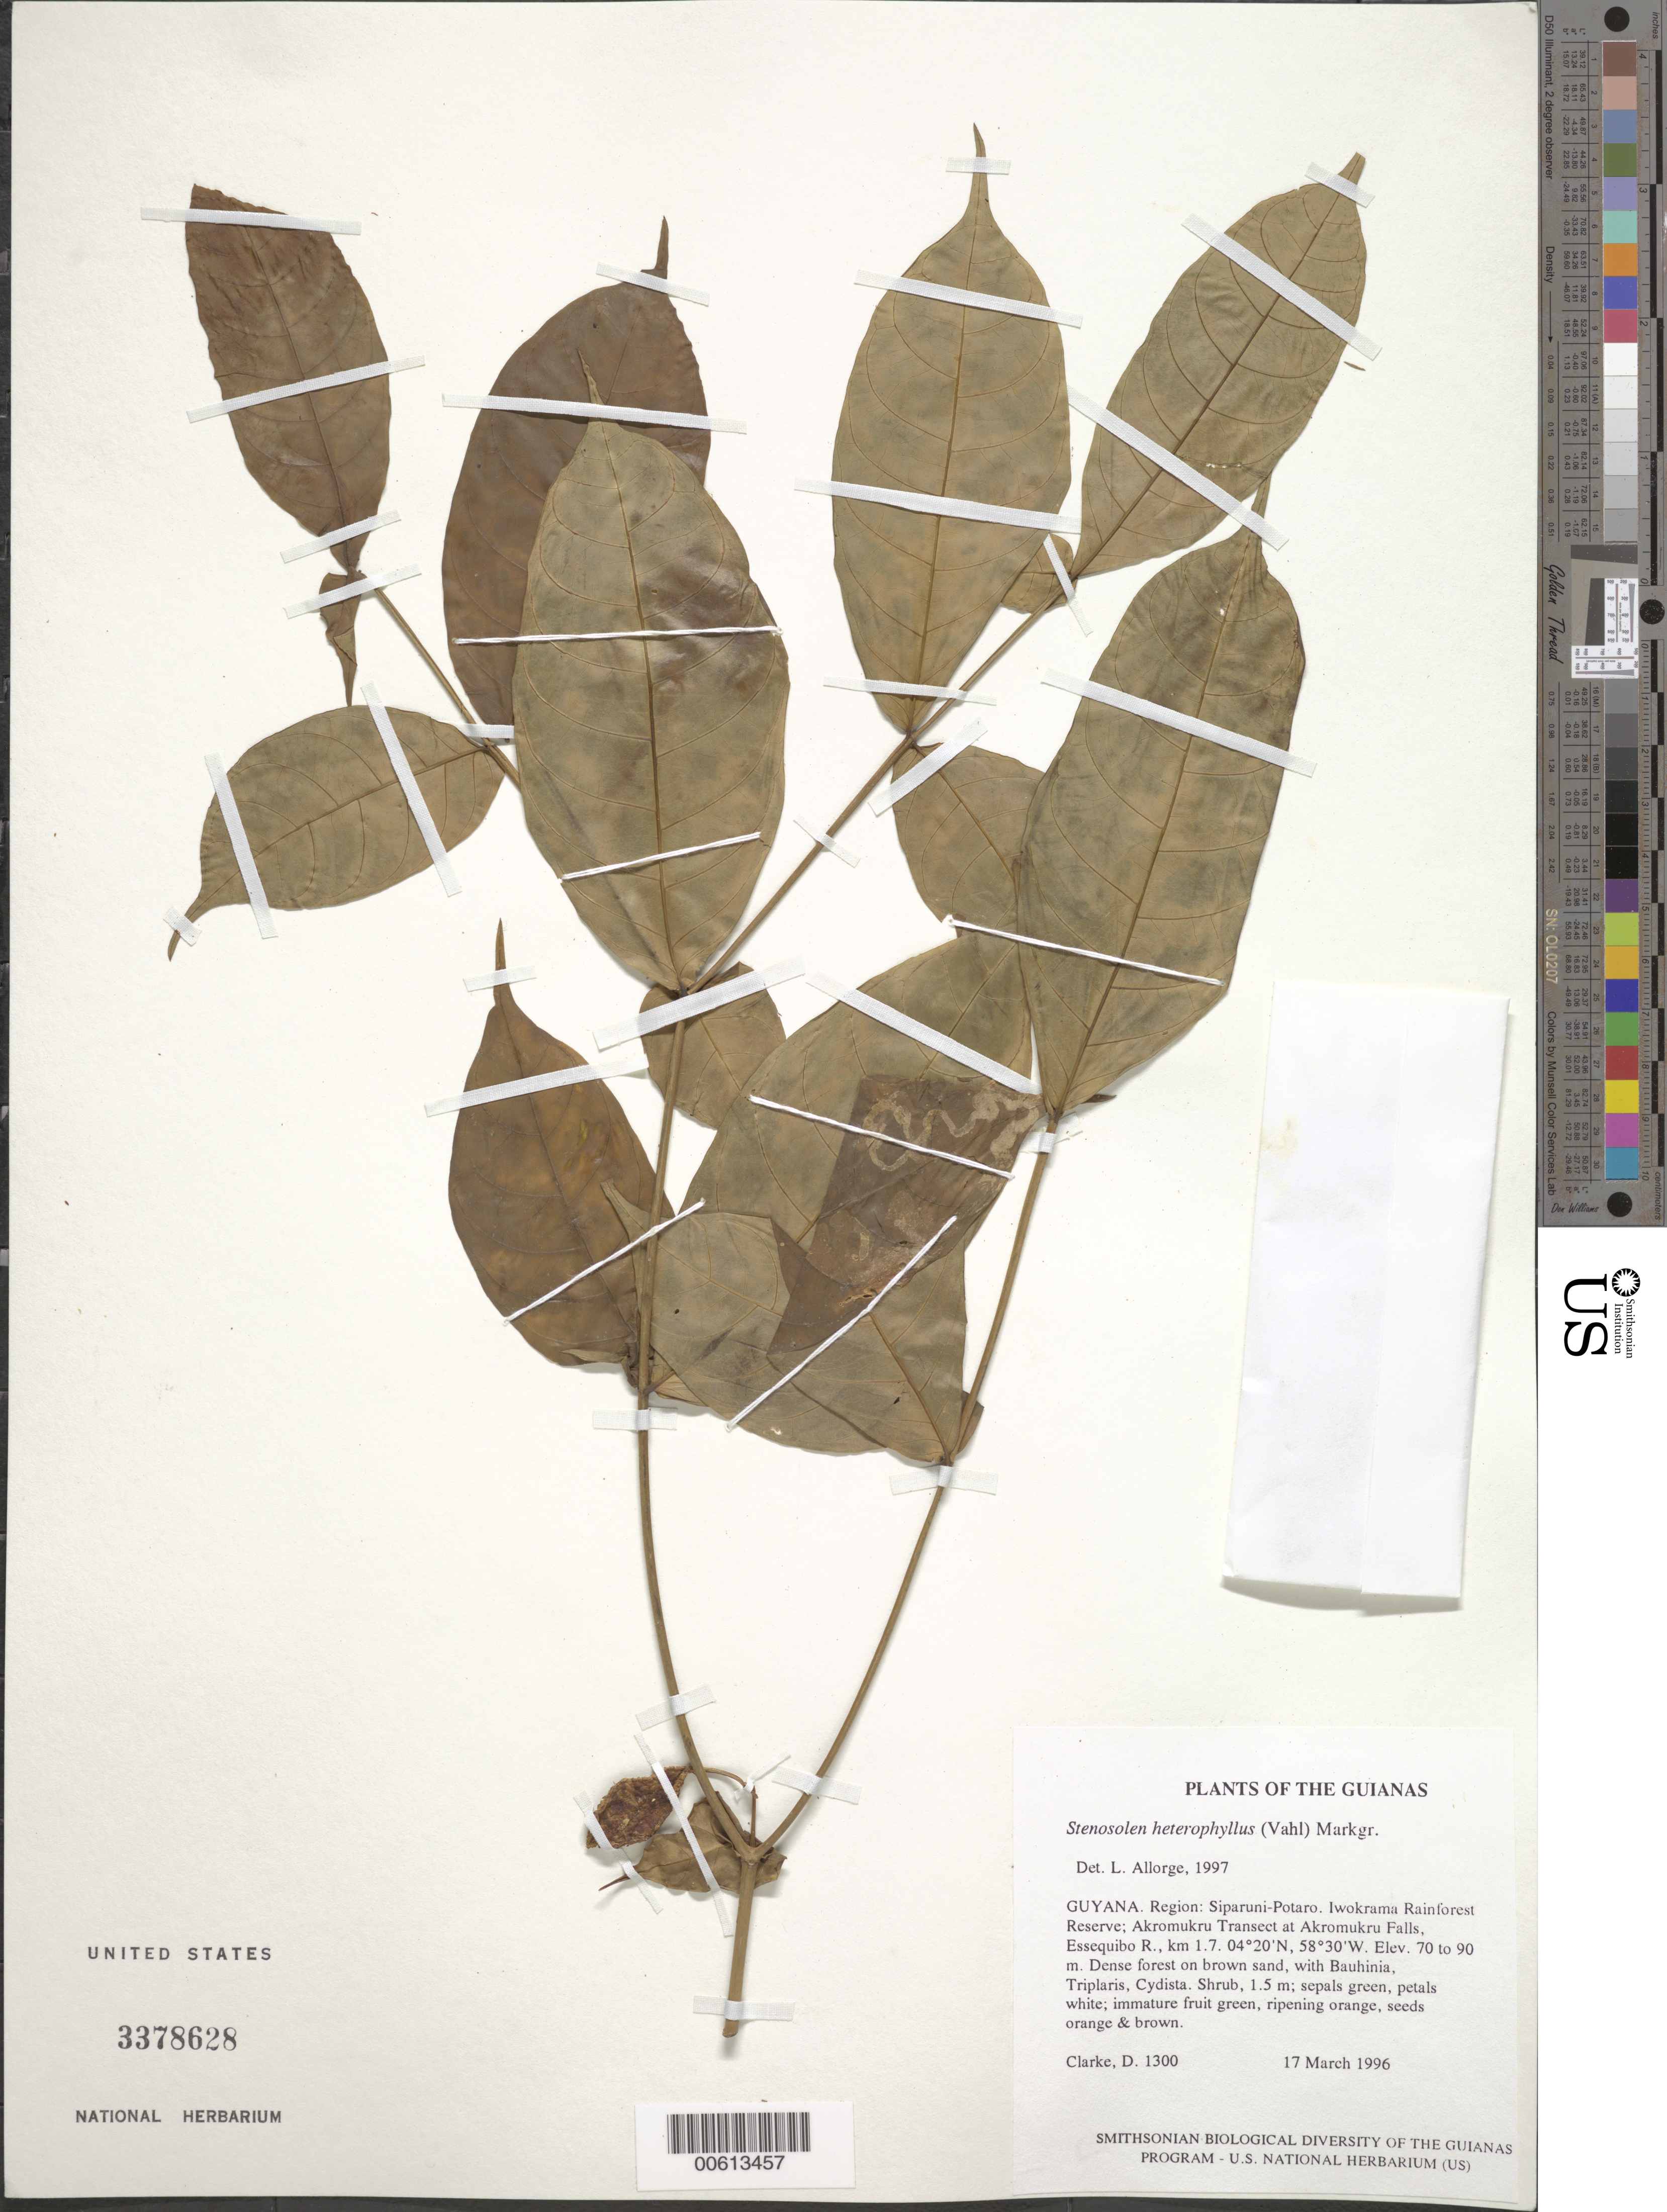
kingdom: Plantae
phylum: Tracheophyta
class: Magnoliopsida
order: Gentianales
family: Apocynaceae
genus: Tabernaemontana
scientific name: Tabernaemontana heterophylla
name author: Vahl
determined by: Allorge, L.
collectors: H. D. Clarke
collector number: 1300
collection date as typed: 17 March 1996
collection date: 1996-03-17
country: Guyana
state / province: Potaro-Siparuni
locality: Iwokrama Rainforest Reserve; Akromukru Transect at Akromukru Falls, Essequibo R., km 1.7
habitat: Dense forest on brown sand, with Bauhinia, Triplaris, Cydista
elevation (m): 70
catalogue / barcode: US 3378628